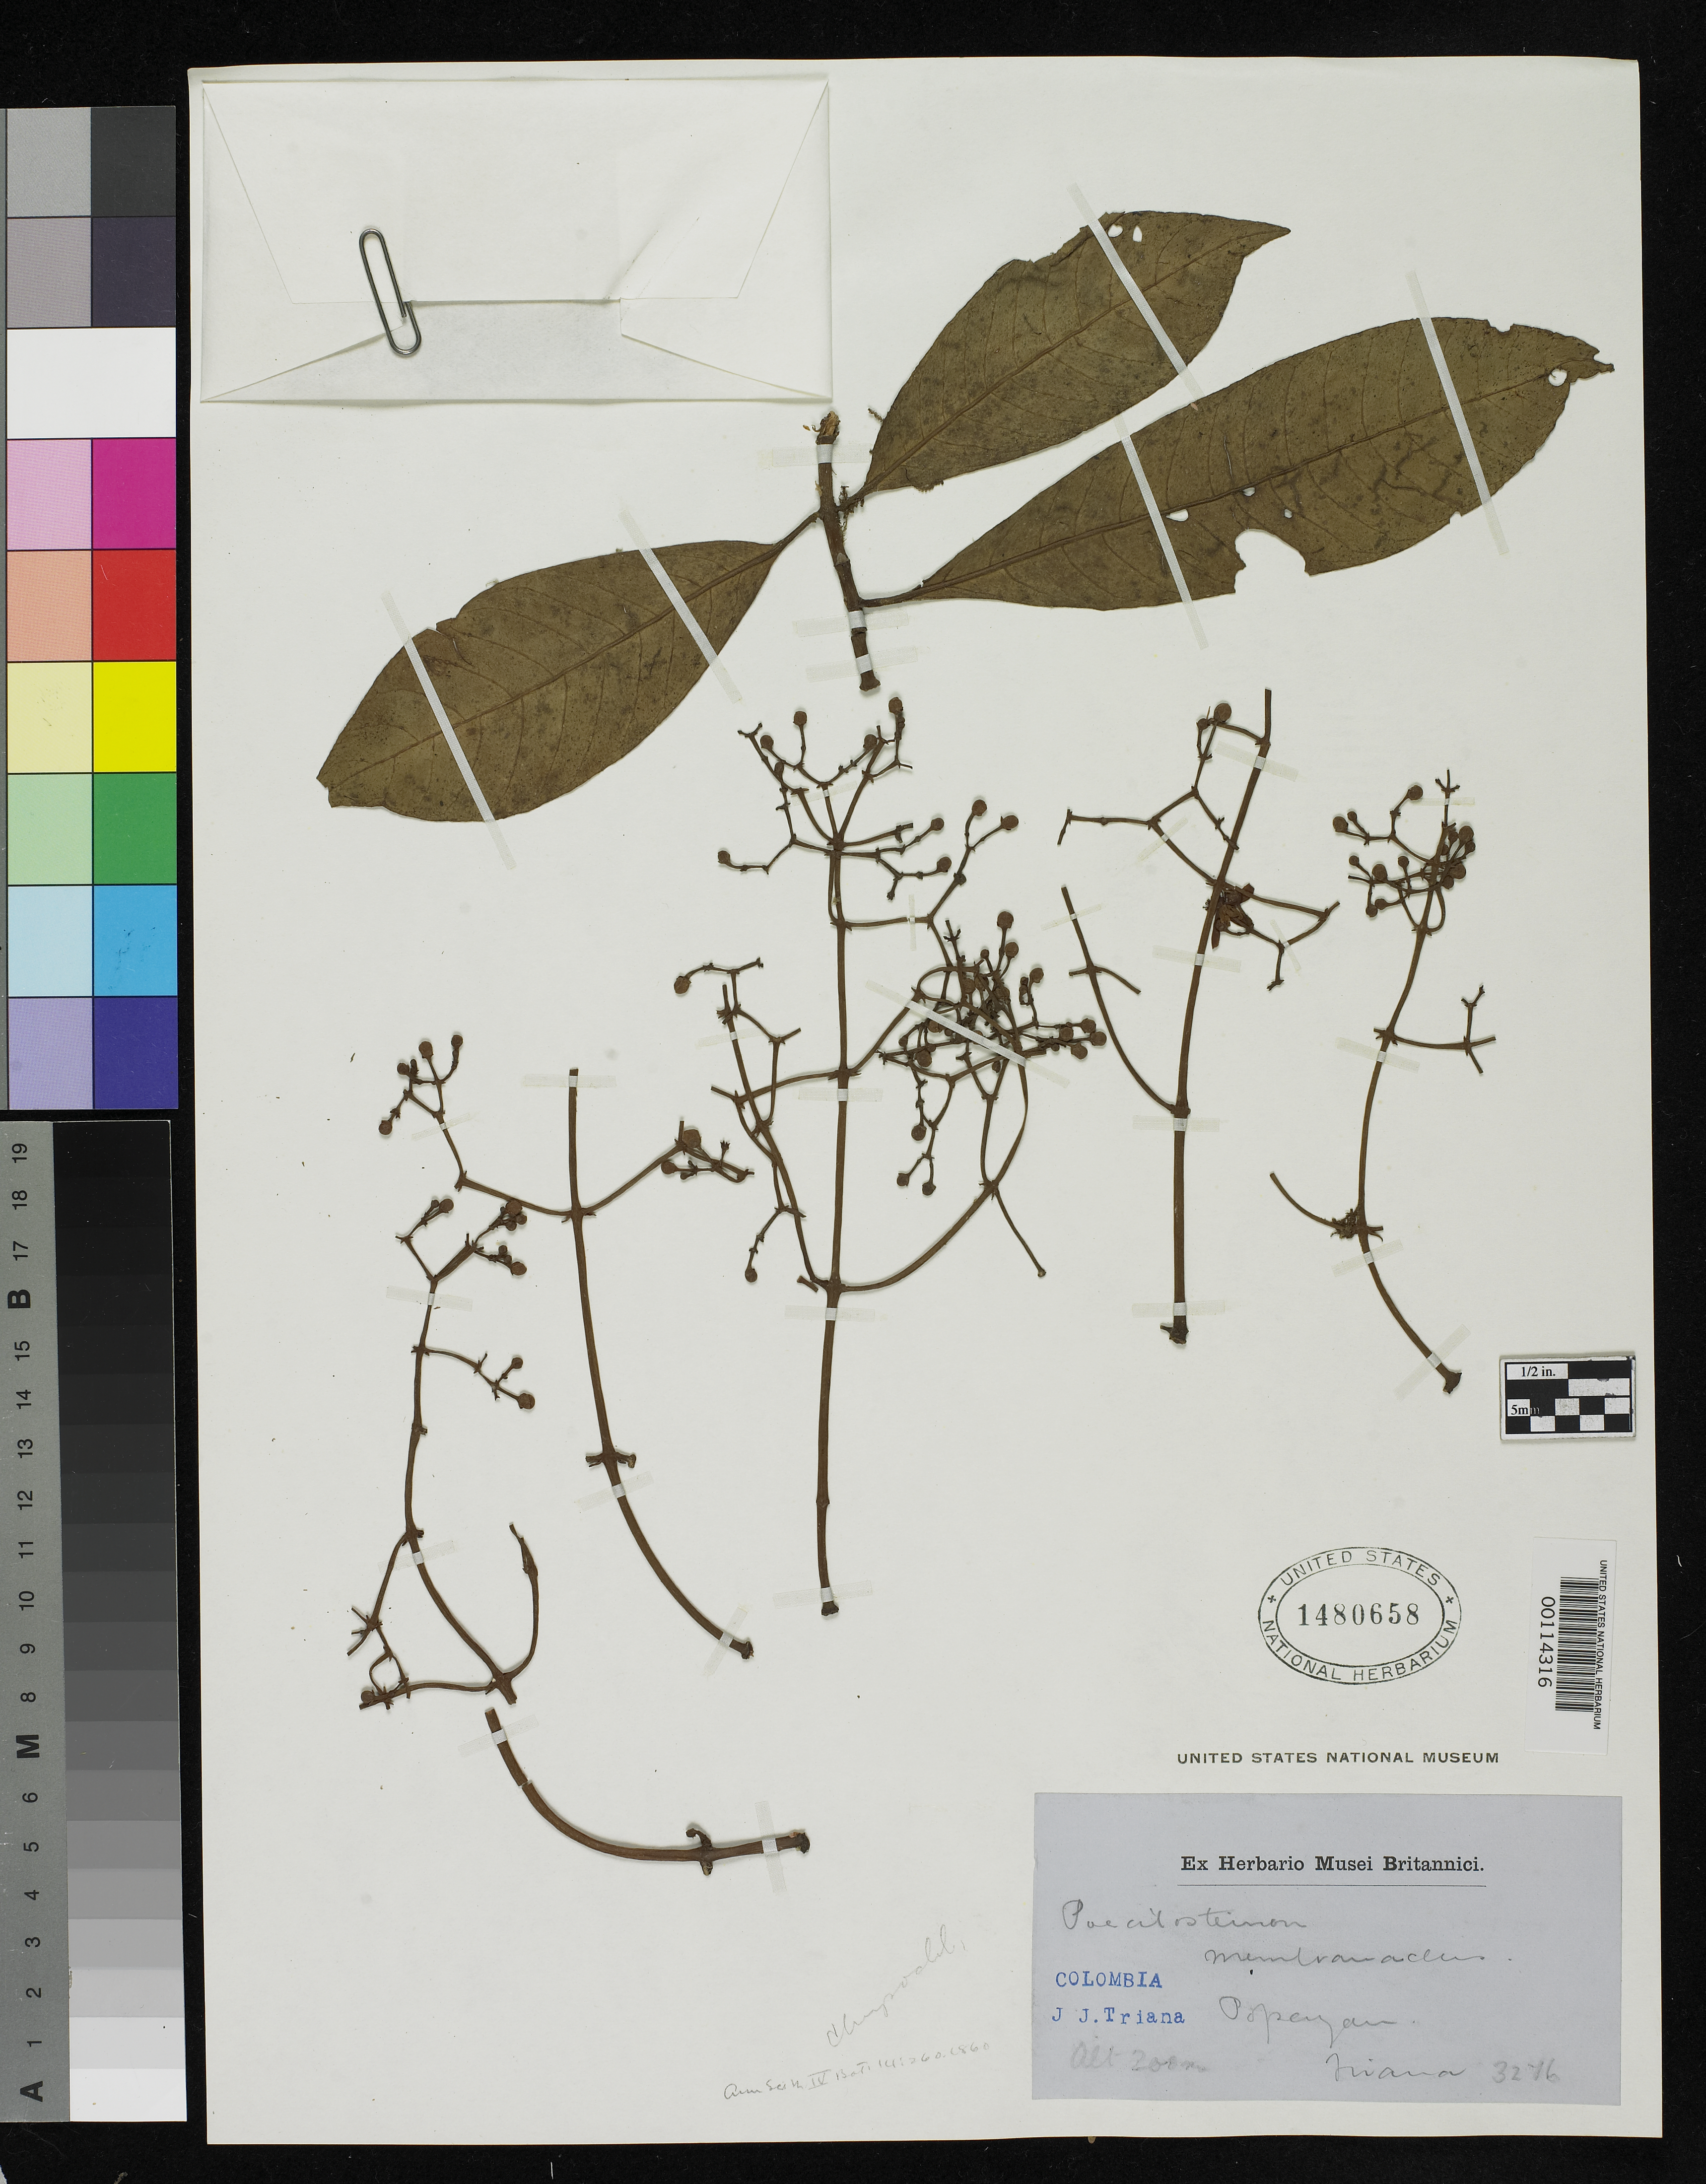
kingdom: Plantae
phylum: Tracheophyta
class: Magnoliopsida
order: Malpighiales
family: Clusiaceae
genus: Chrysochlamys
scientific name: Chrysochlamys membranacea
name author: Planch. & Triana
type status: Type Collection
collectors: J. J. Triana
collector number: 3276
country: Colombia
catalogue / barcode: US 1480658